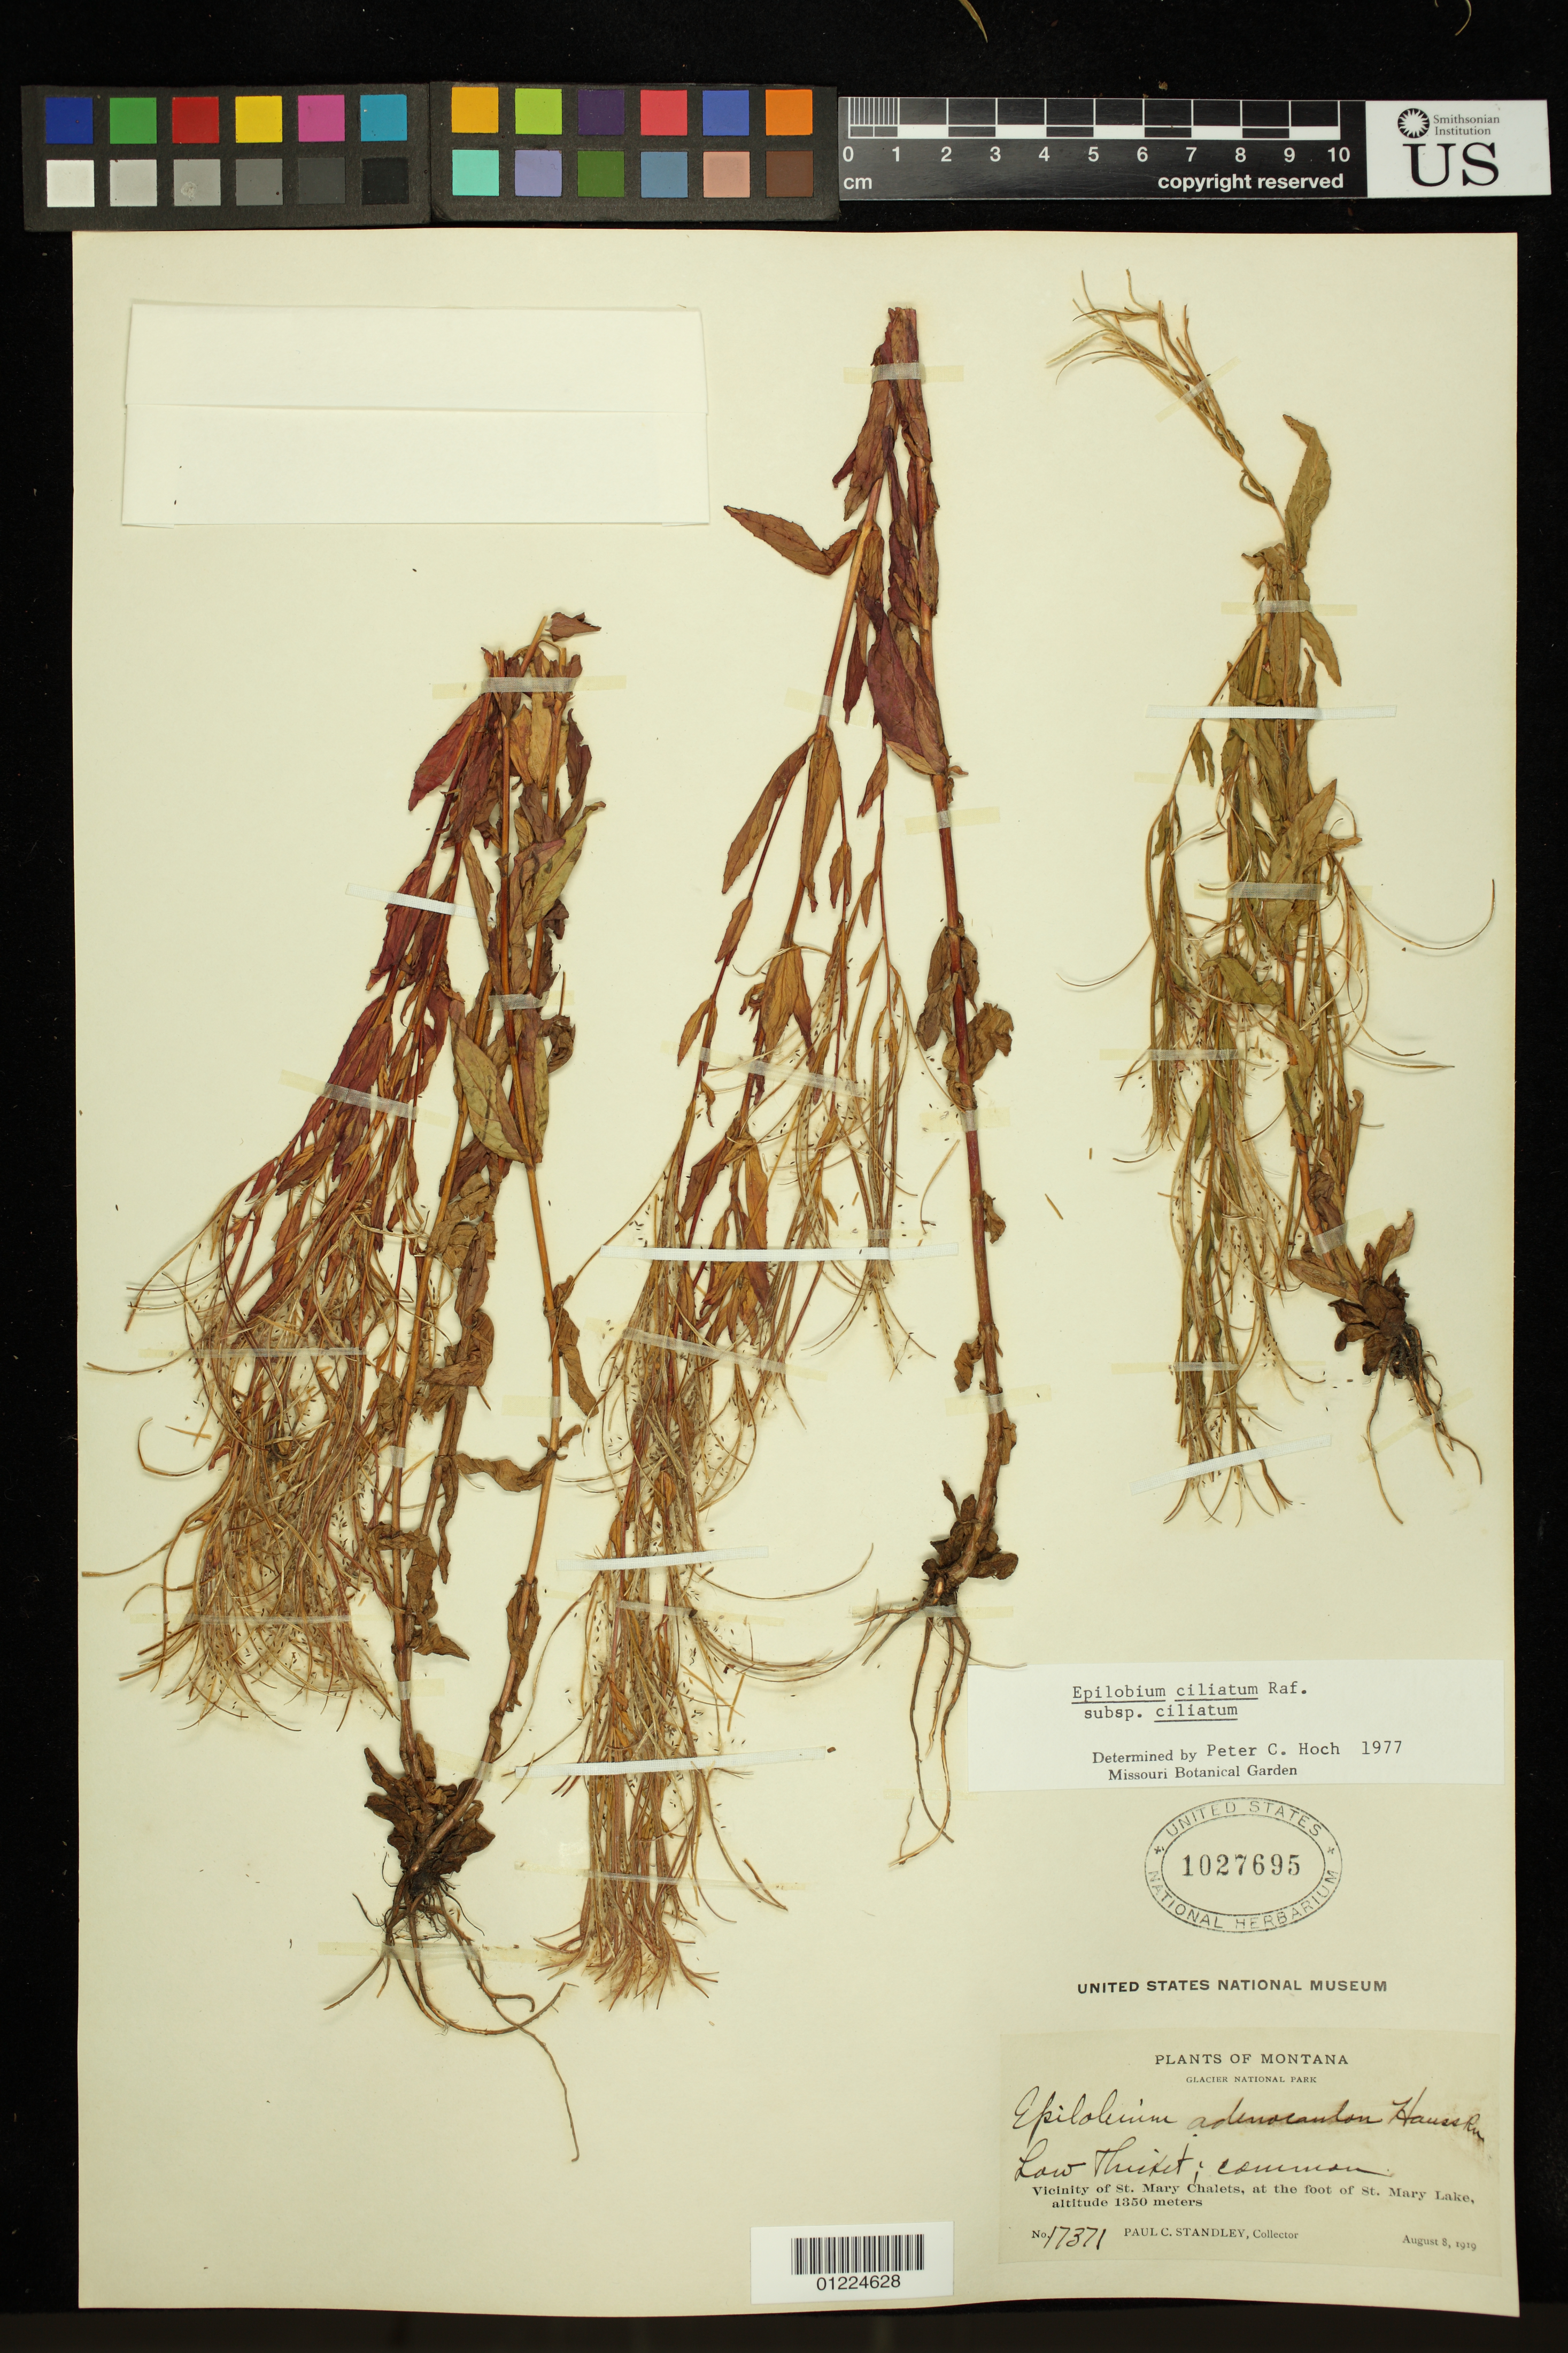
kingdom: Plantae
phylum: Tracheophyta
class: Magnoliopsida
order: Myrtales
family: Onagraceae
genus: Epilobium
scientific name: Epilobium ciliatum subsp. ciliatum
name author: Raf.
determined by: Hoch, P. C.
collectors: P. C. Standley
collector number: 17371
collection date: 1919-08-08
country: United States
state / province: Montana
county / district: Glacier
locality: Glacier National Park; vicinity of St. Mary Chalets, at foot of St. Mary Lake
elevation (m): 1350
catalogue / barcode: US 1027695